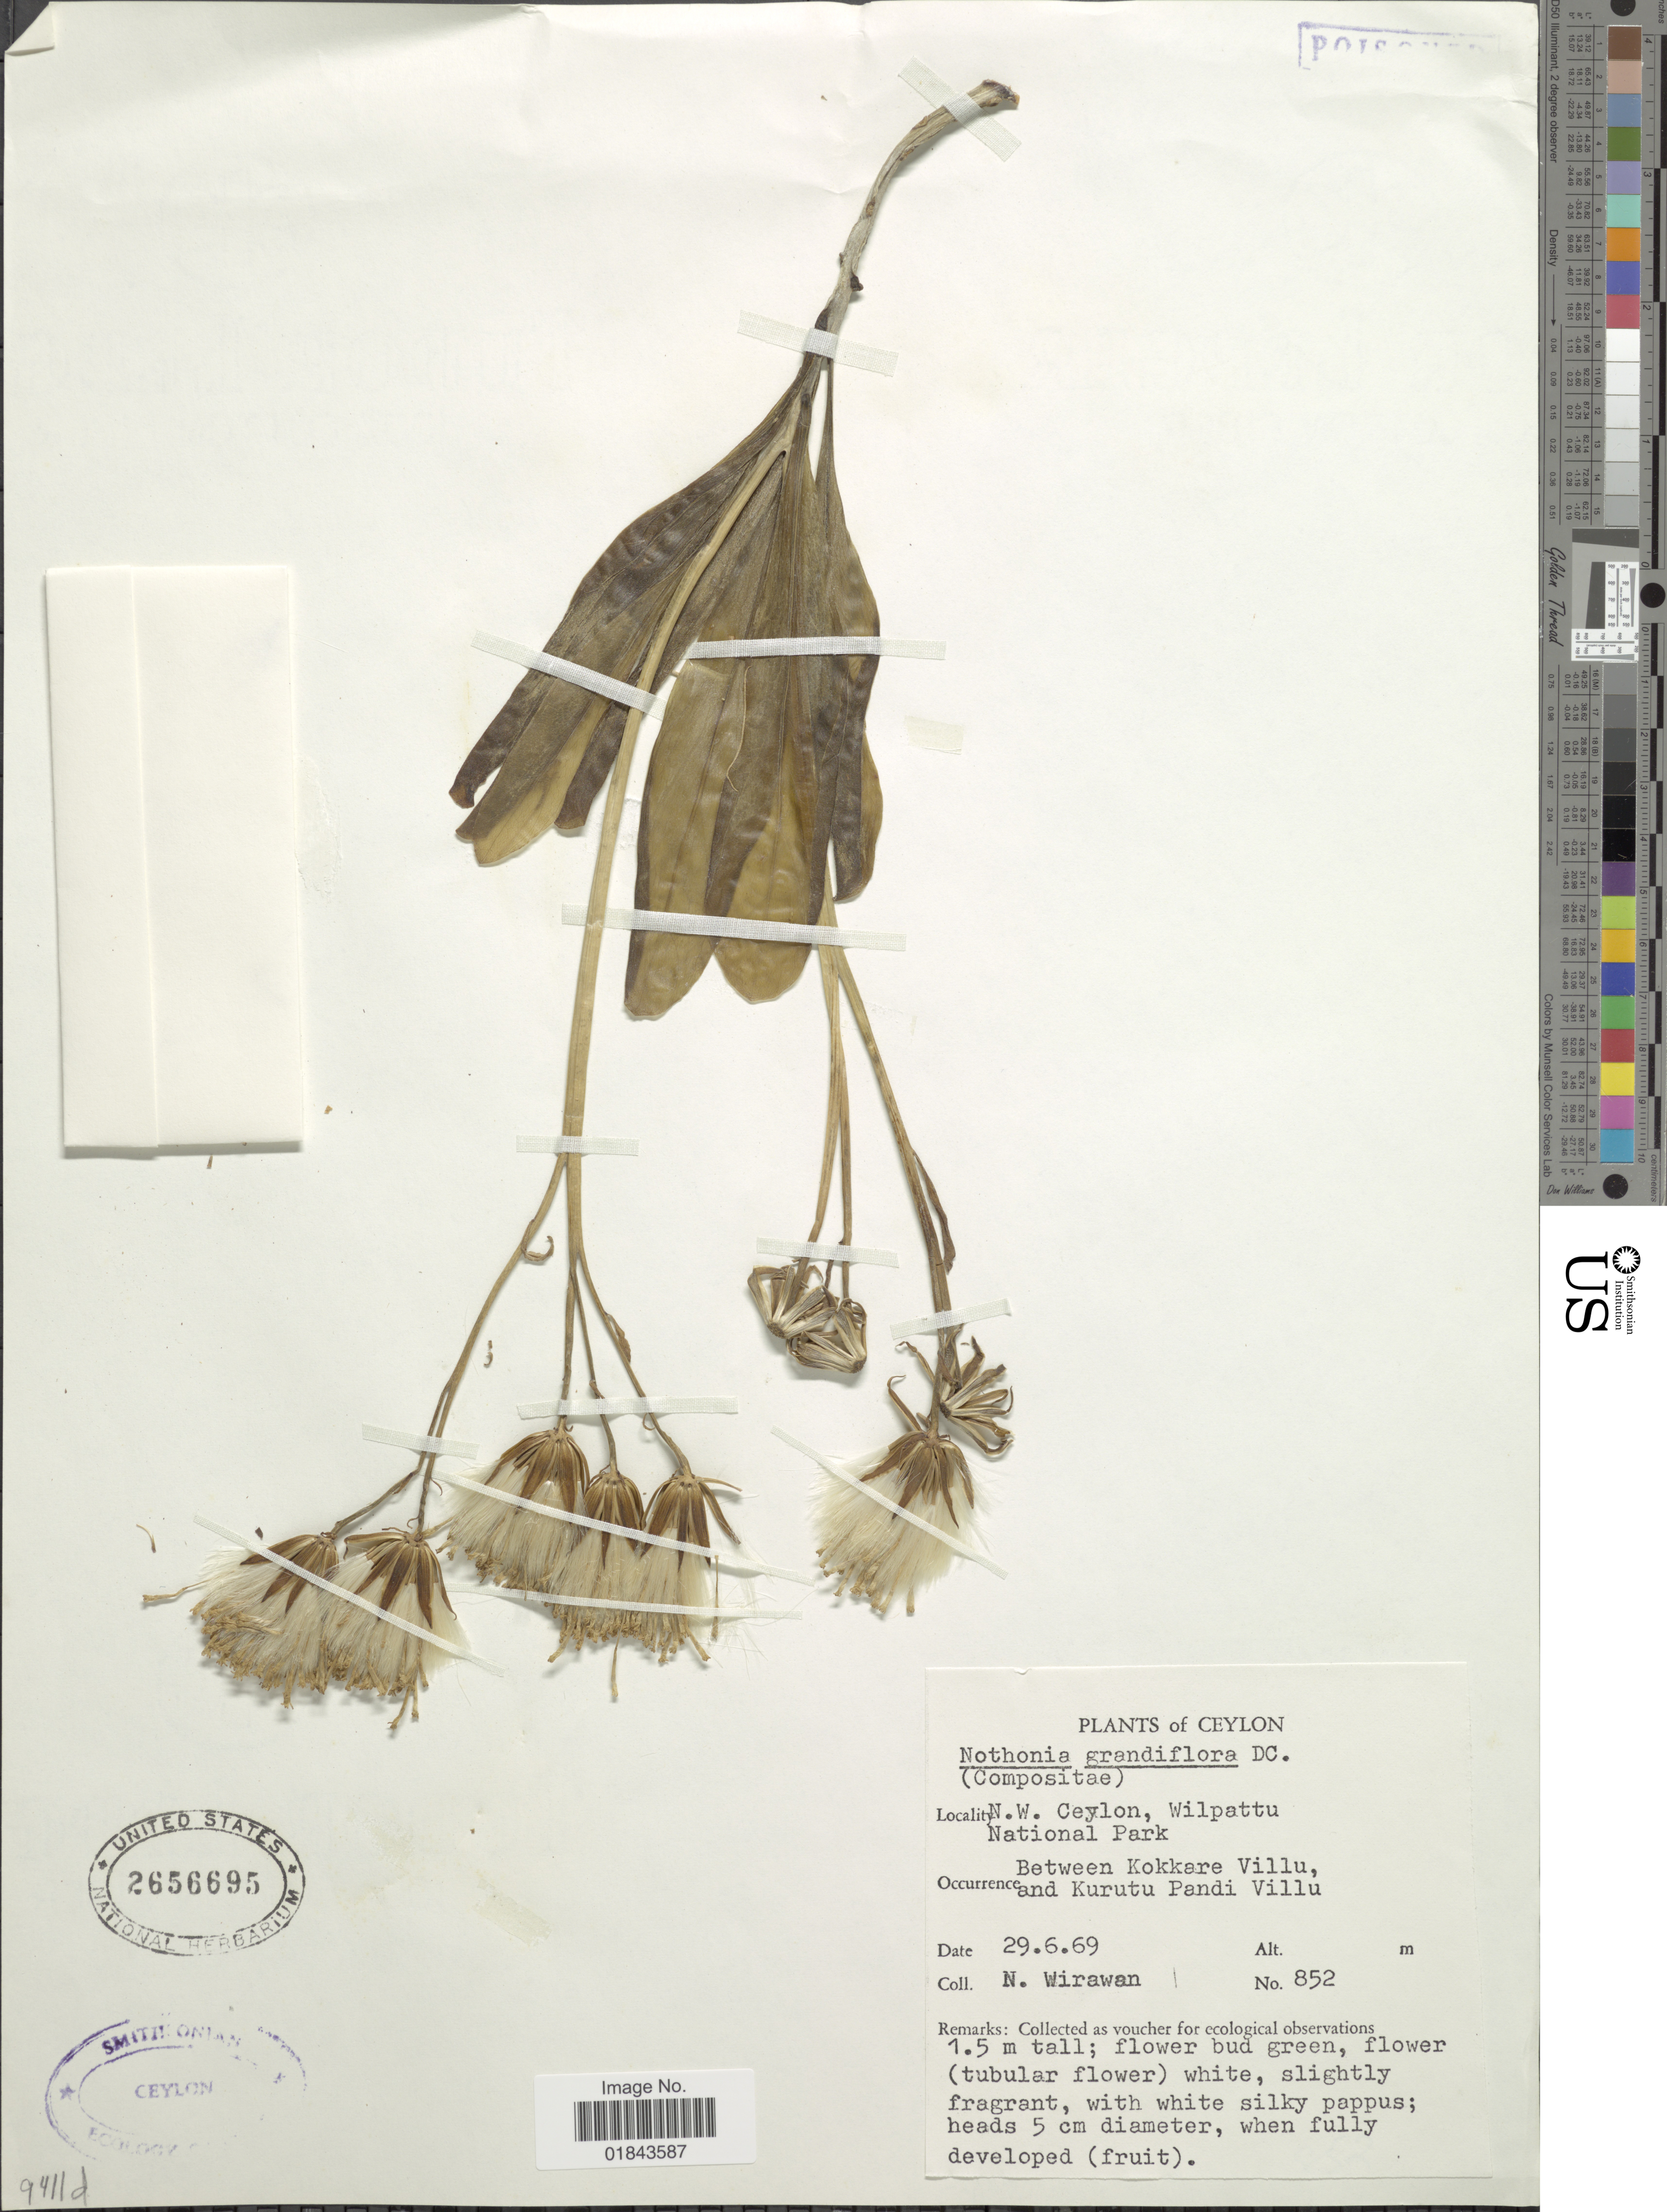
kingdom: Plantae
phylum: Tracheophyta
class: Magnoliopsida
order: Asterales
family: Asteraceae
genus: Notonia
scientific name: Notonia grandiflora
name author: DC.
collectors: N. Wirawan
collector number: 852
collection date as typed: Transcribed d/m/y: 29/6/69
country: Sri Lanka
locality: Ceylon, N. W. Ceylon, Wilpattu, National Park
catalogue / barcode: US 2656695